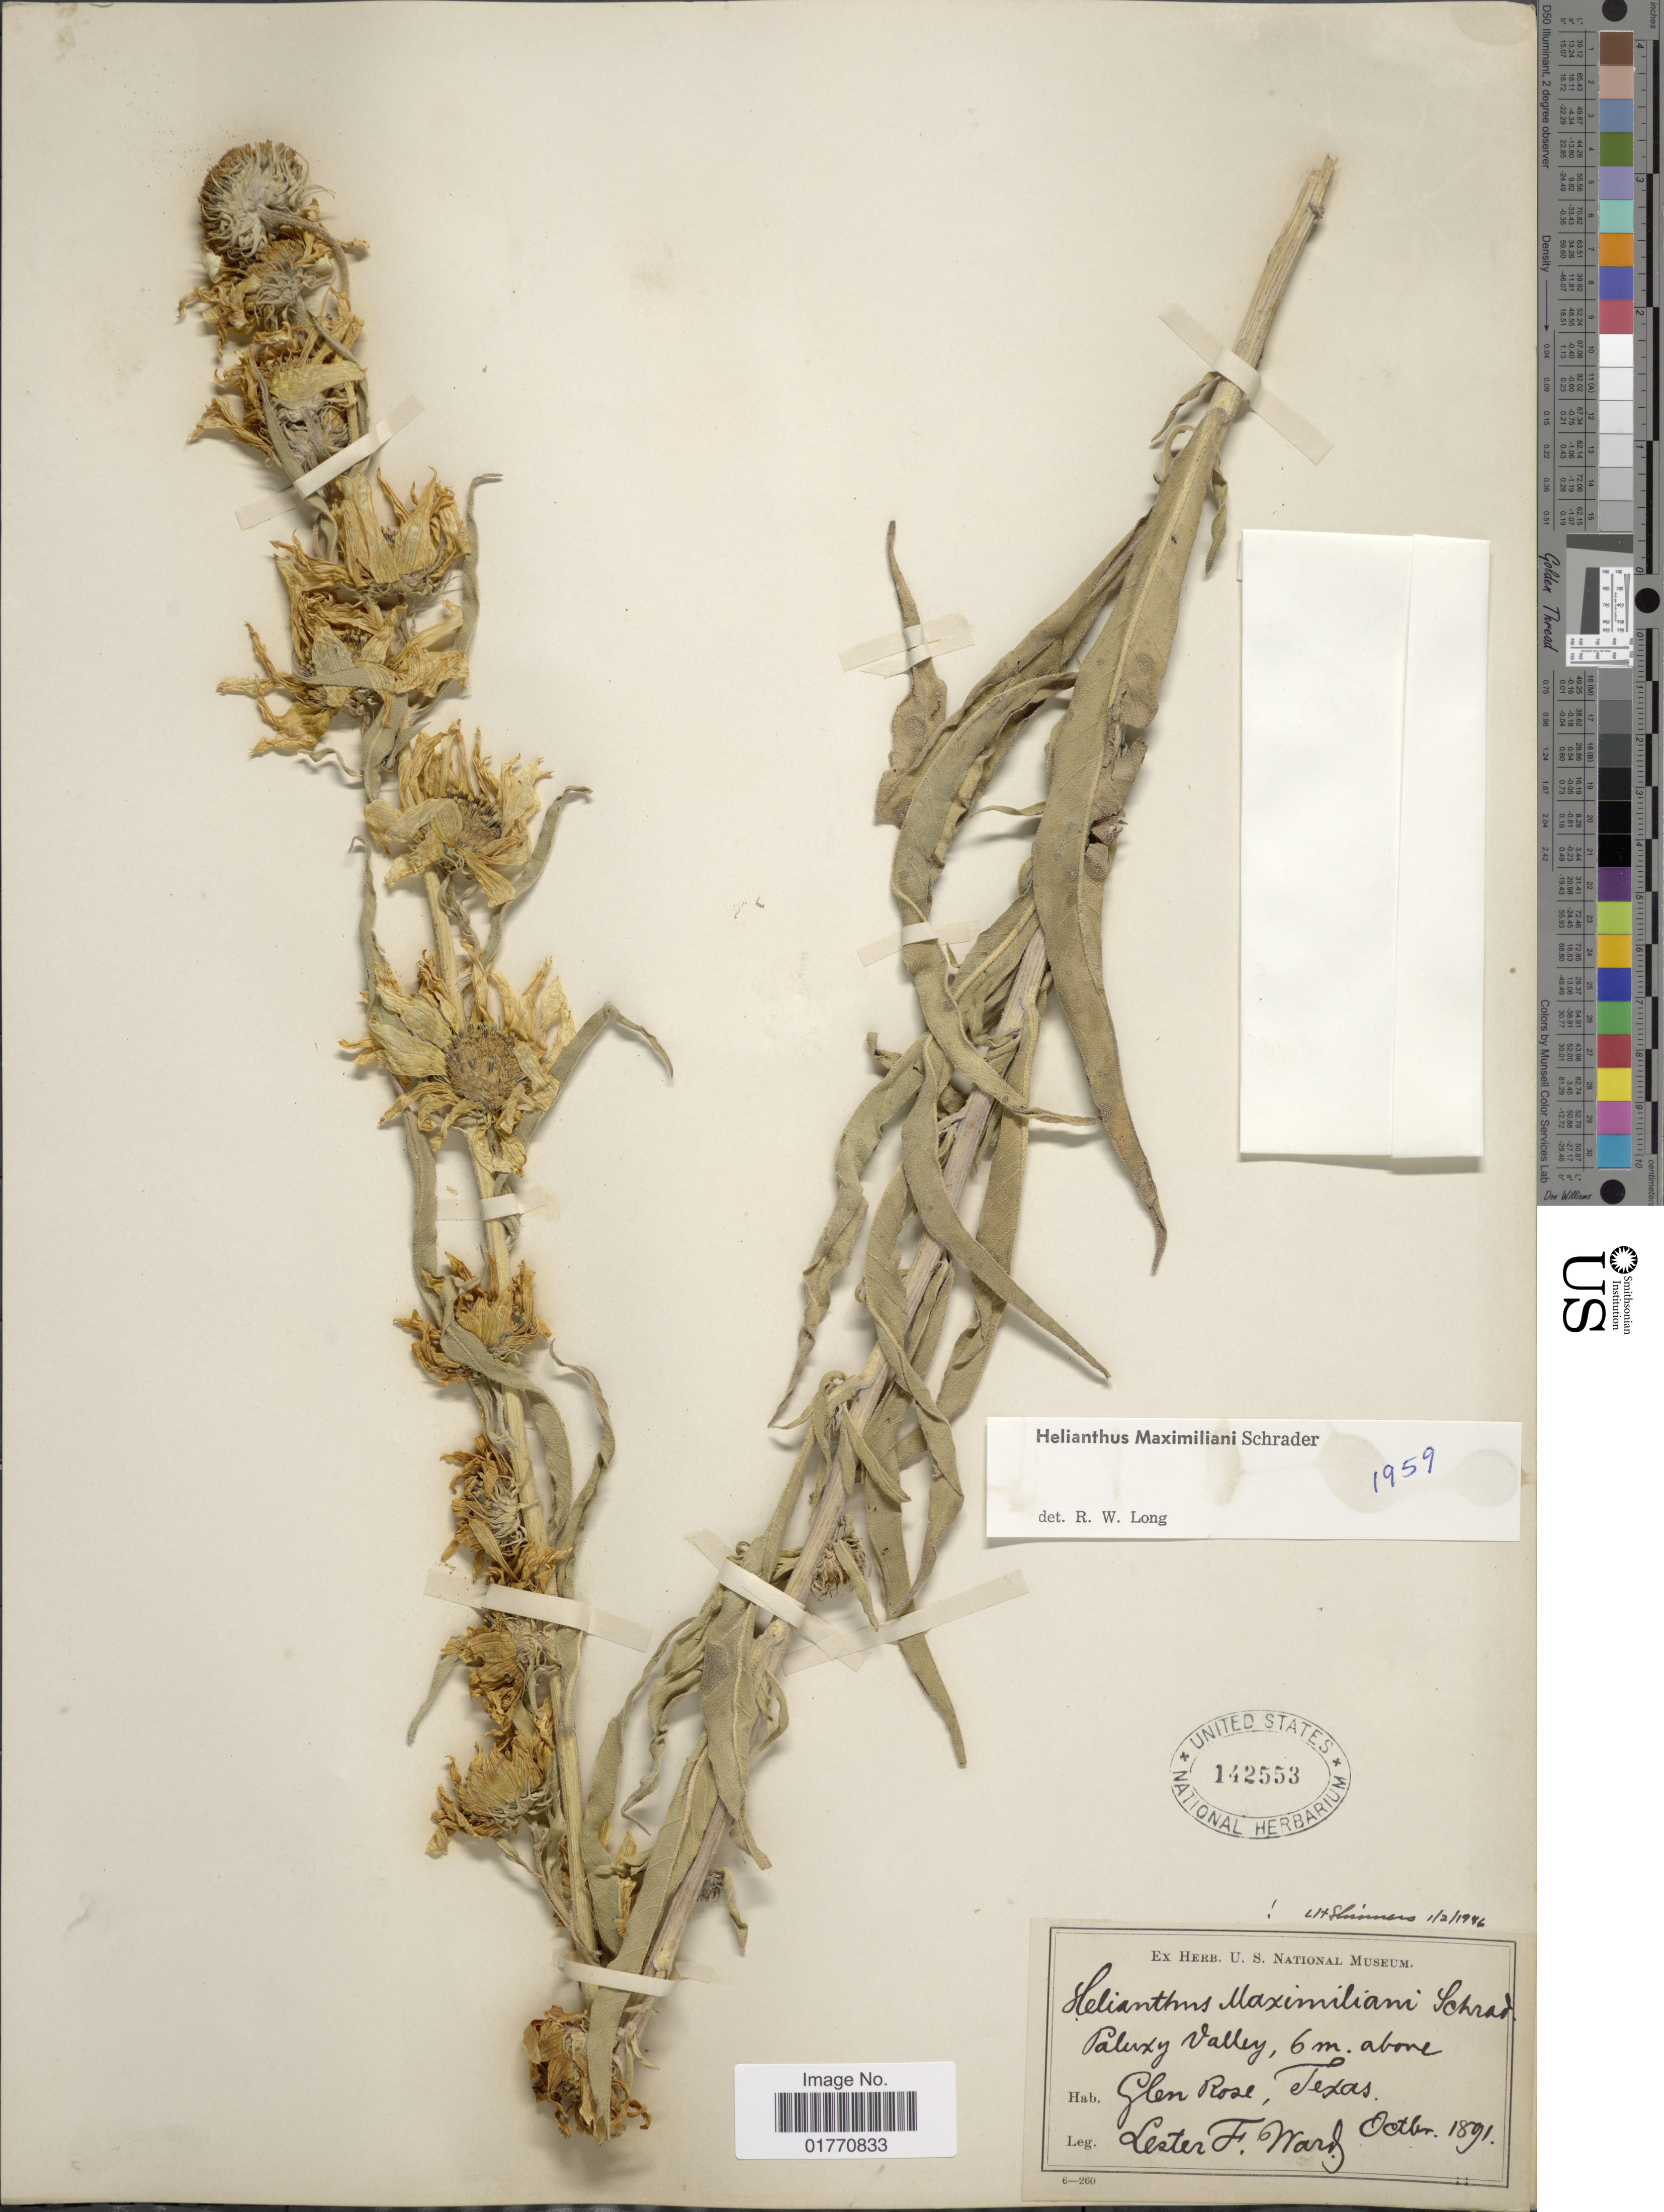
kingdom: Plantae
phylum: Tracheophyta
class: Magnoliopsida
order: Asterales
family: Asteraceae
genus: Helianthus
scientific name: Helianthus maximiliani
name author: Schrad.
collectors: L. F. Ward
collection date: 1891-10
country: United States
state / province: Texas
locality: Paluxy Valley, 6 m. above Glen Rose.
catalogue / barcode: US 142553